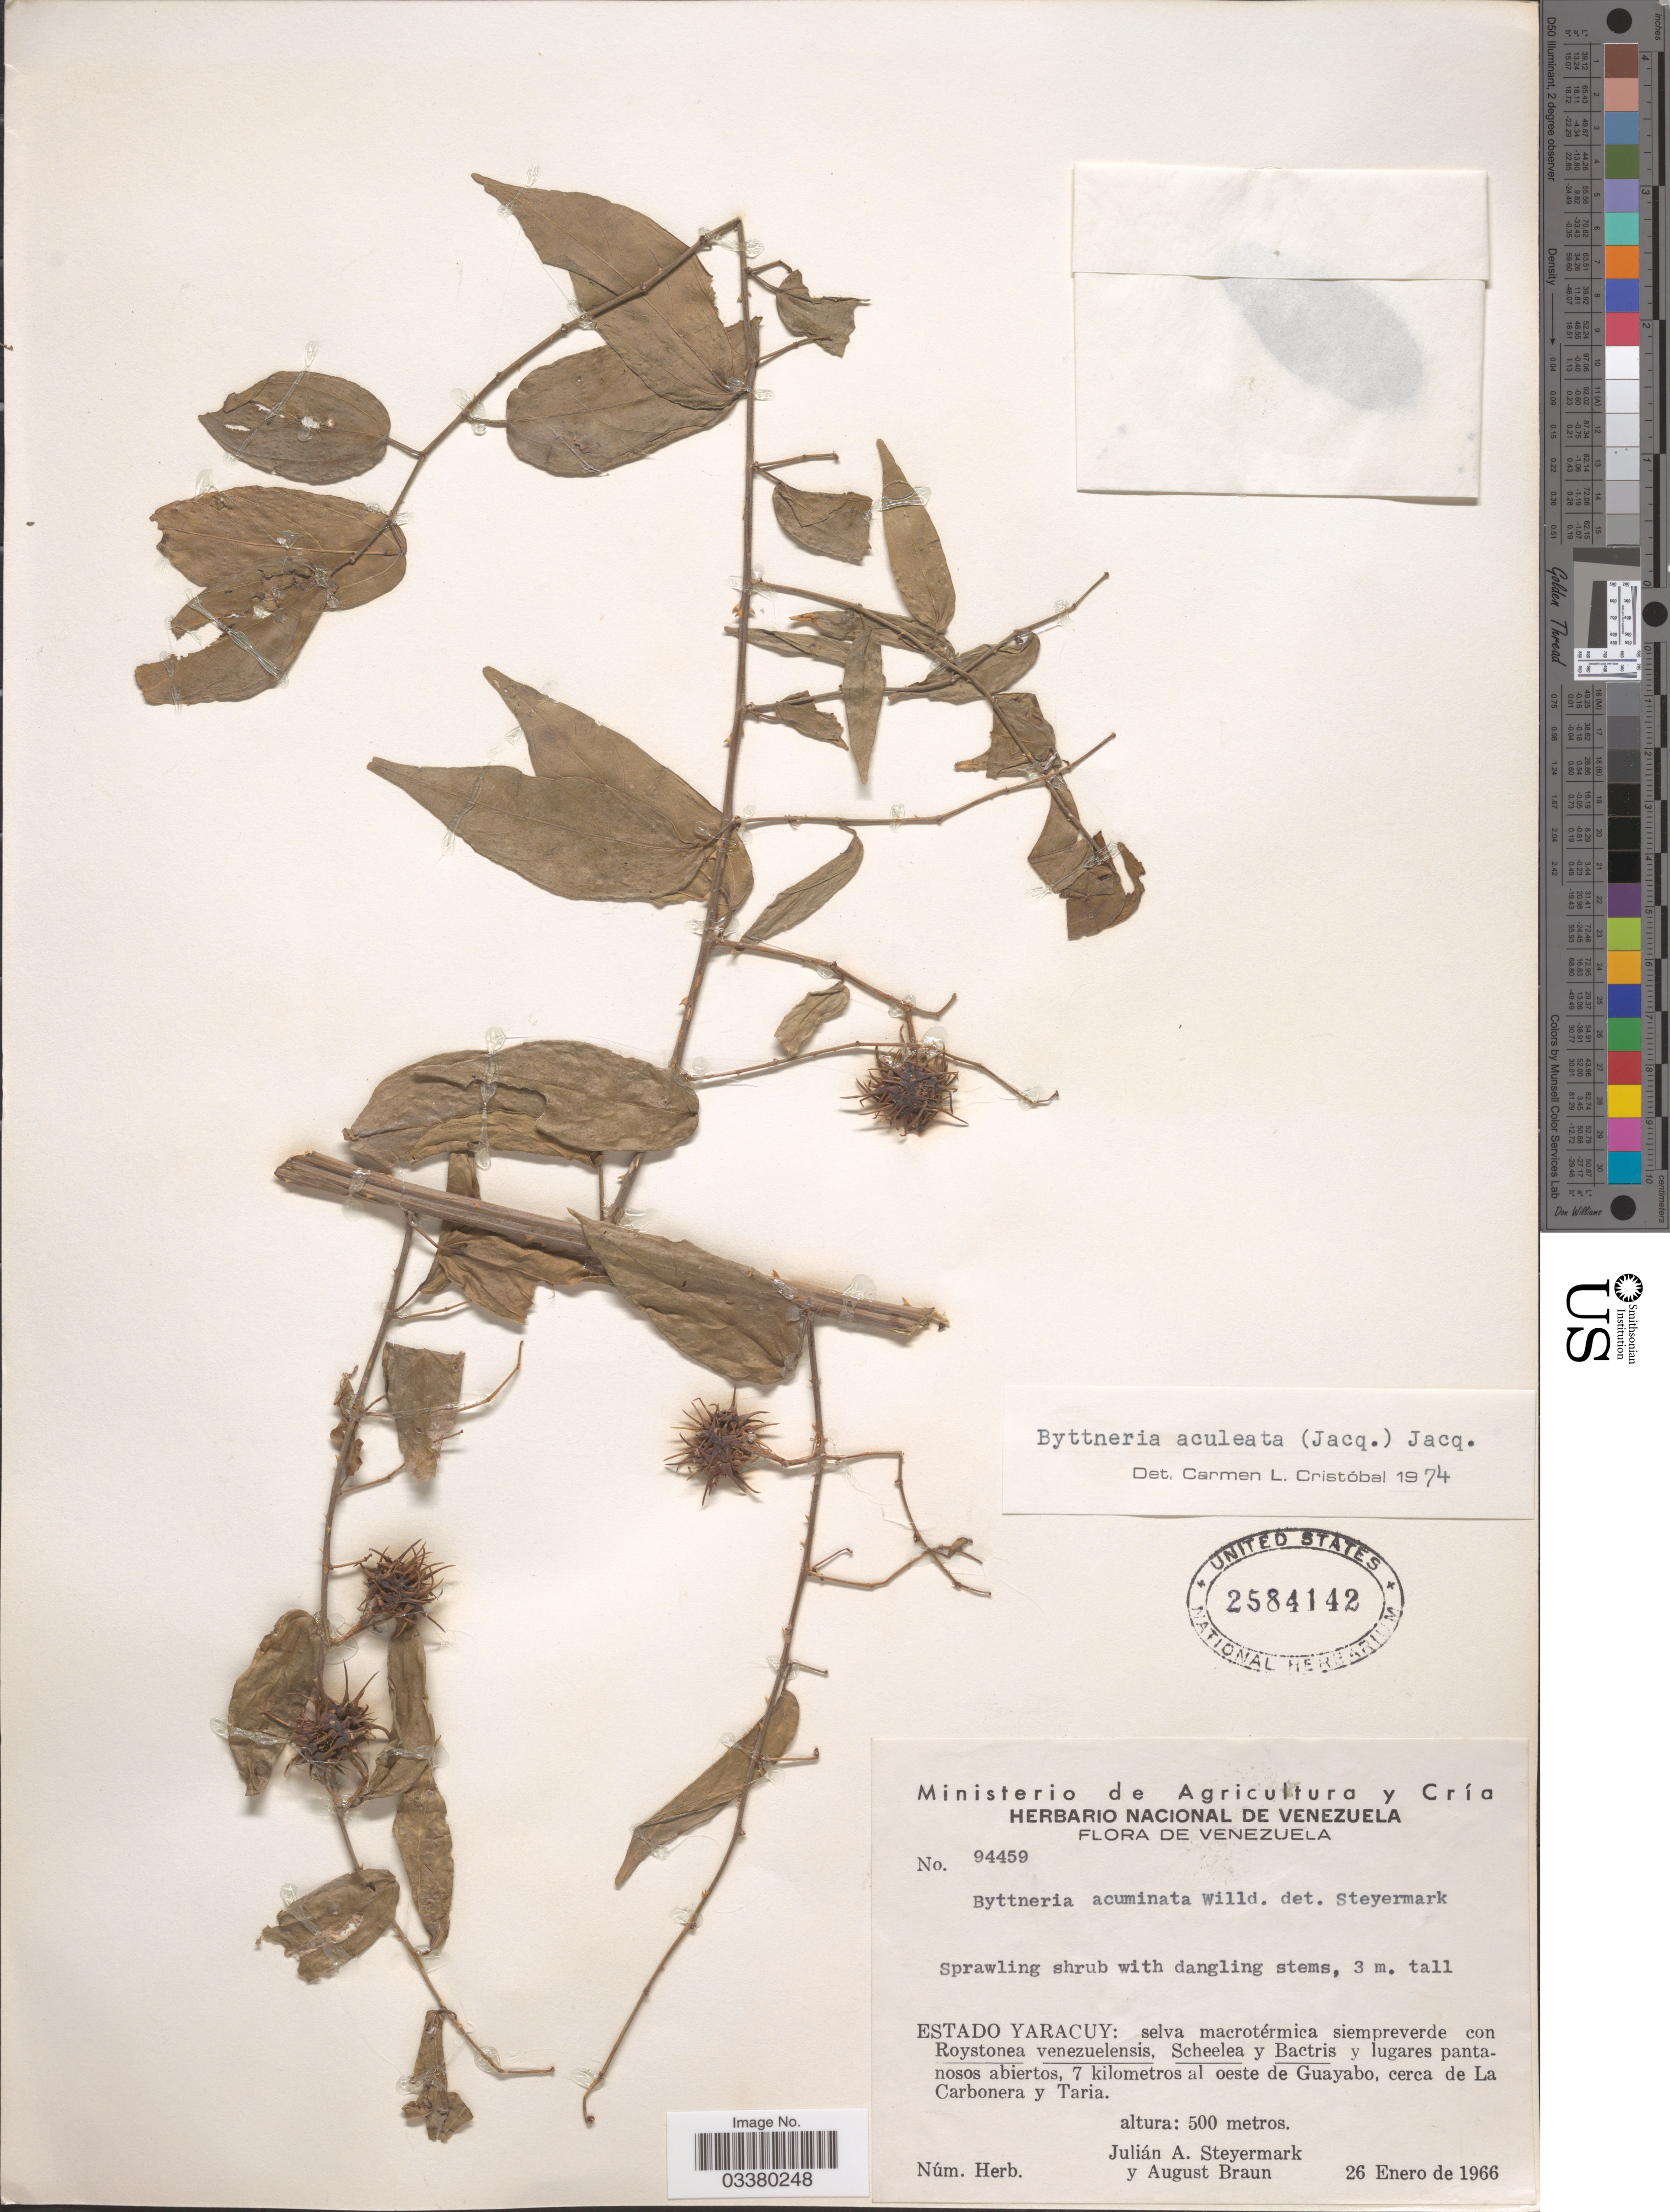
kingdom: Plantae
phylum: Tracheophyta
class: Magnoliopsida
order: Malvales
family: Malvaceae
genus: Byttneria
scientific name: Byttneria aculeata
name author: (Jacq.) Jacq.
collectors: J. Steyermark & A. Braun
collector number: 94459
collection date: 1966-01-26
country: Venezuela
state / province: Yaracuy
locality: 7 kilometros al oeste de Guayabo, cerca de La Carbonera y Taria.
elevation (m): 500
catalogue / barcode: US 2584142